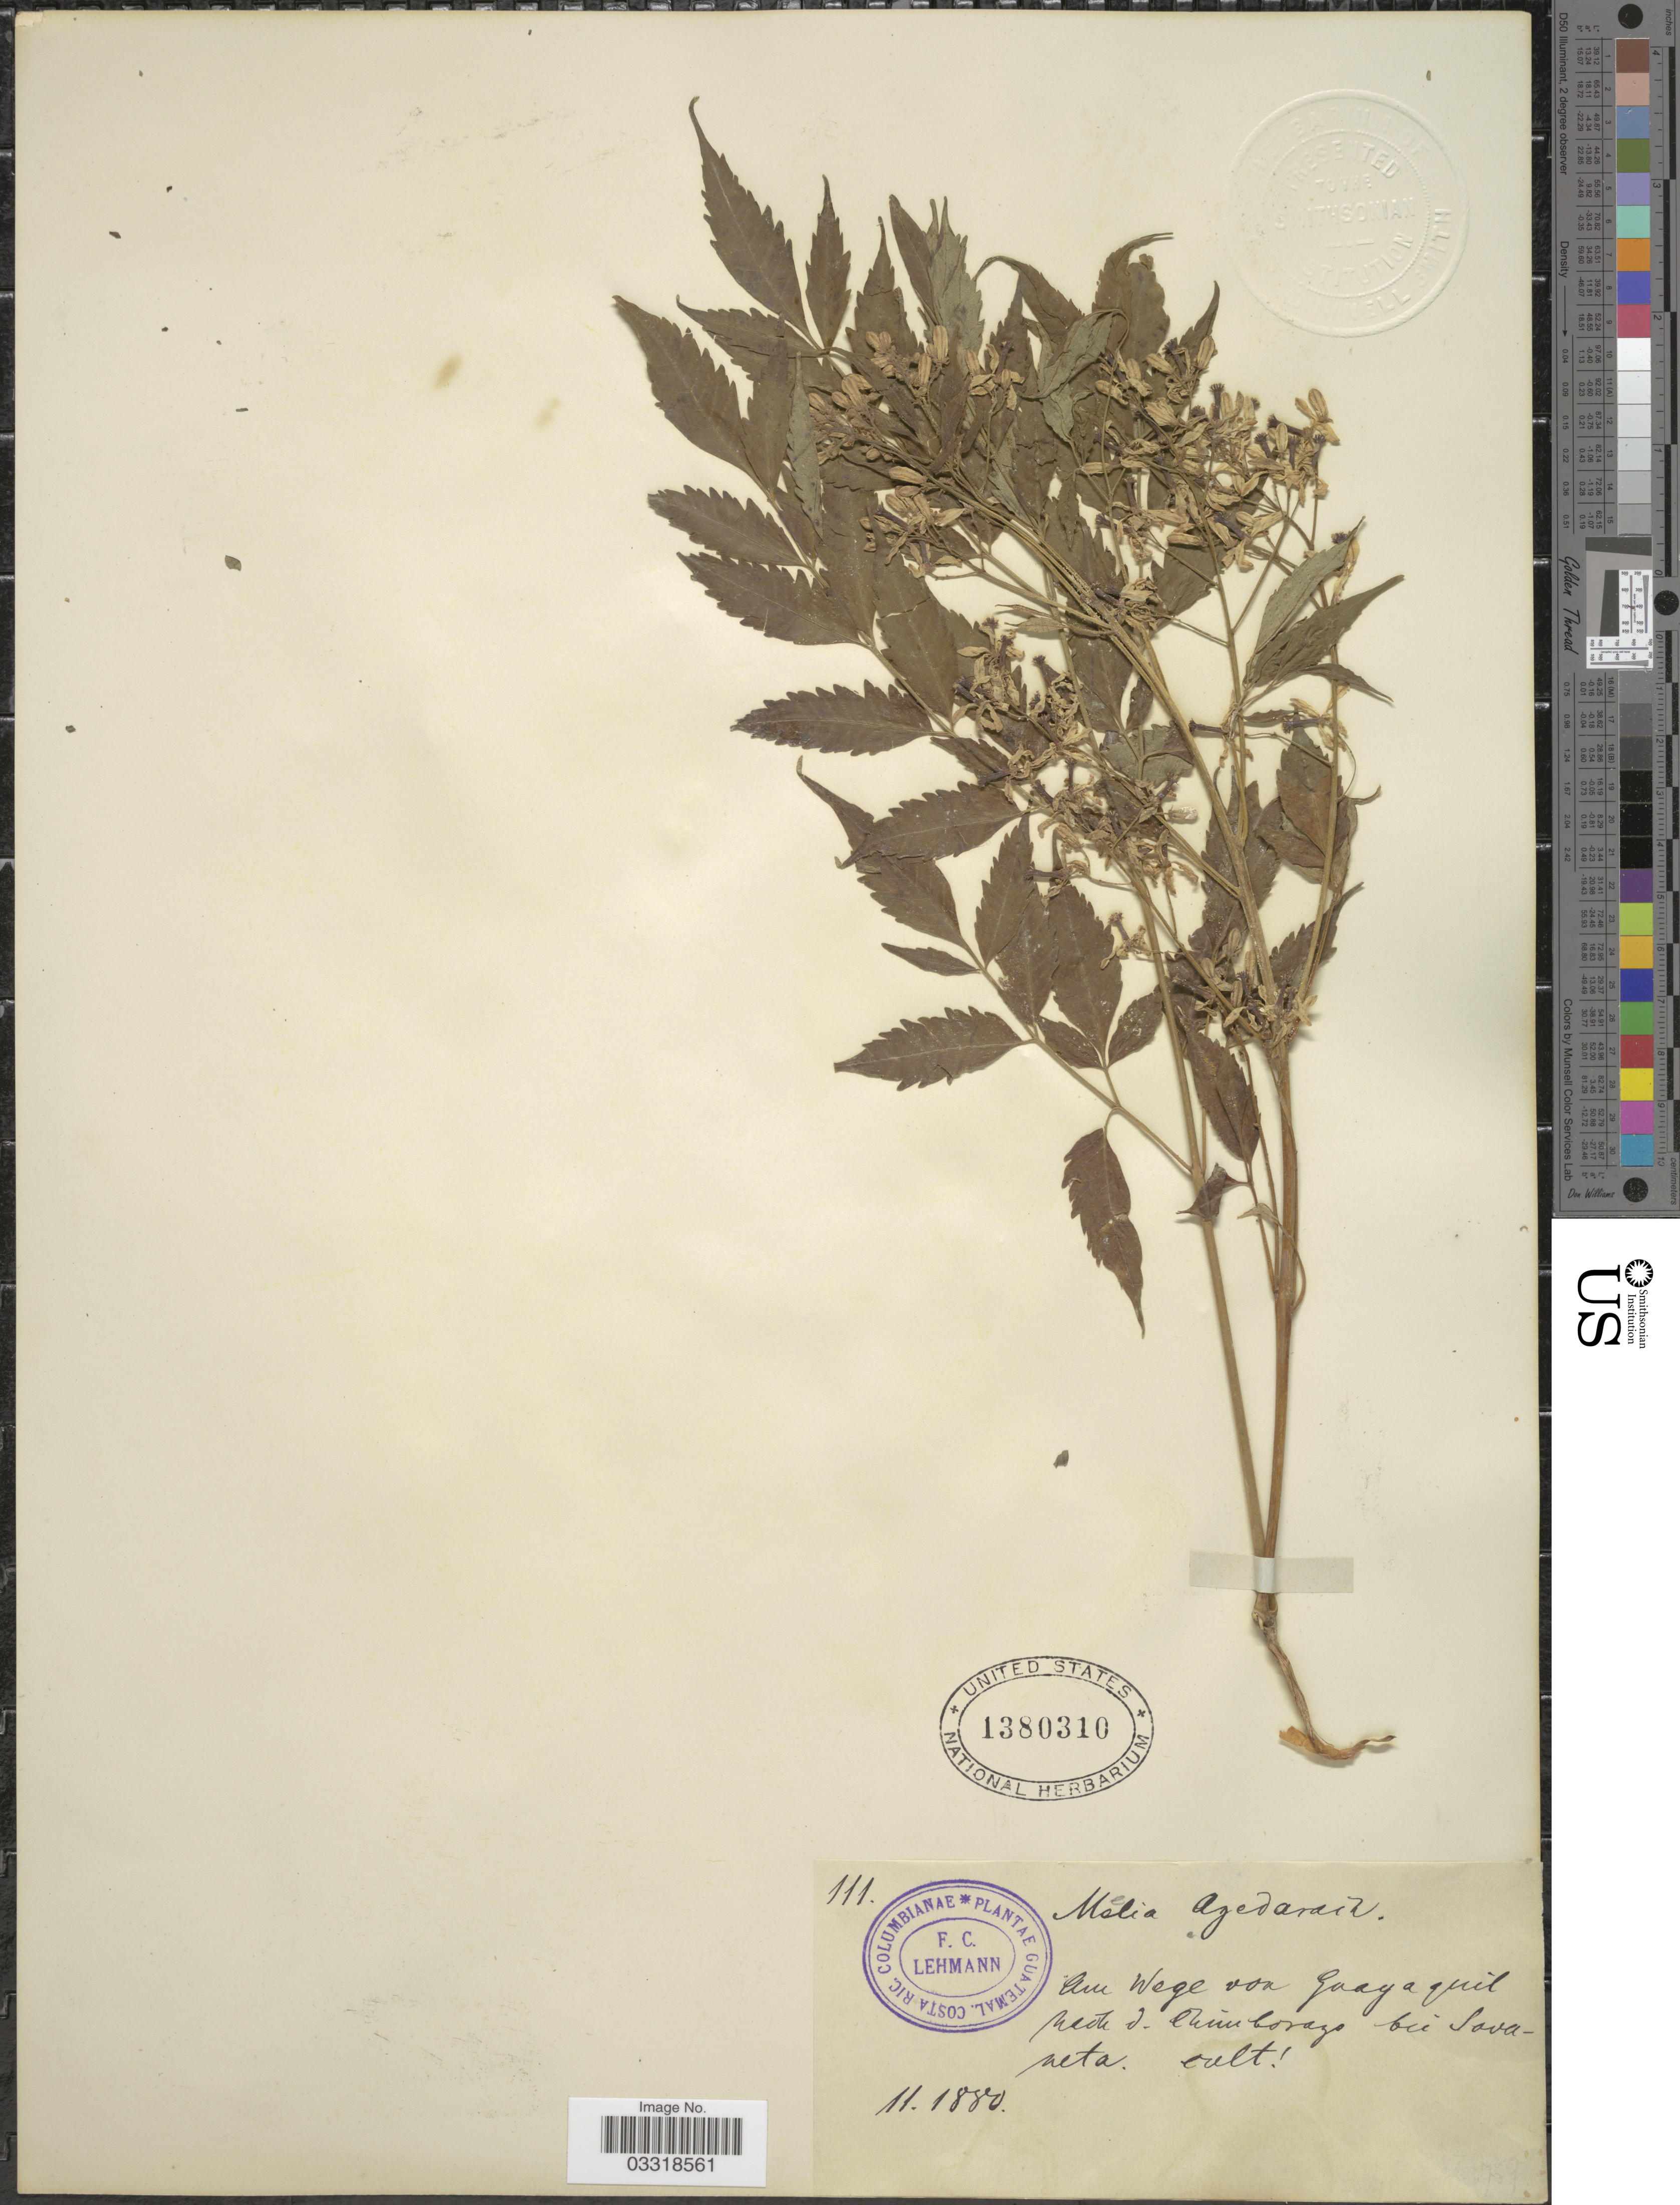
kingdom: Plantae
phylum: Tracheophyta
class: Magnoliopsida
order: Sapindales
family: Meliaceae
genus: Melia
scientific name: Melia azedarach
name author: L.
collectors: F. C. Lehmann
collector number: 111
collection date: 1880-11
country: Ecuador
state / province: Chimborazo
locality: Am wege von Guayaquil nach d. Chimborazo bei Savaneta.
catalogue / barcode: US 1380310